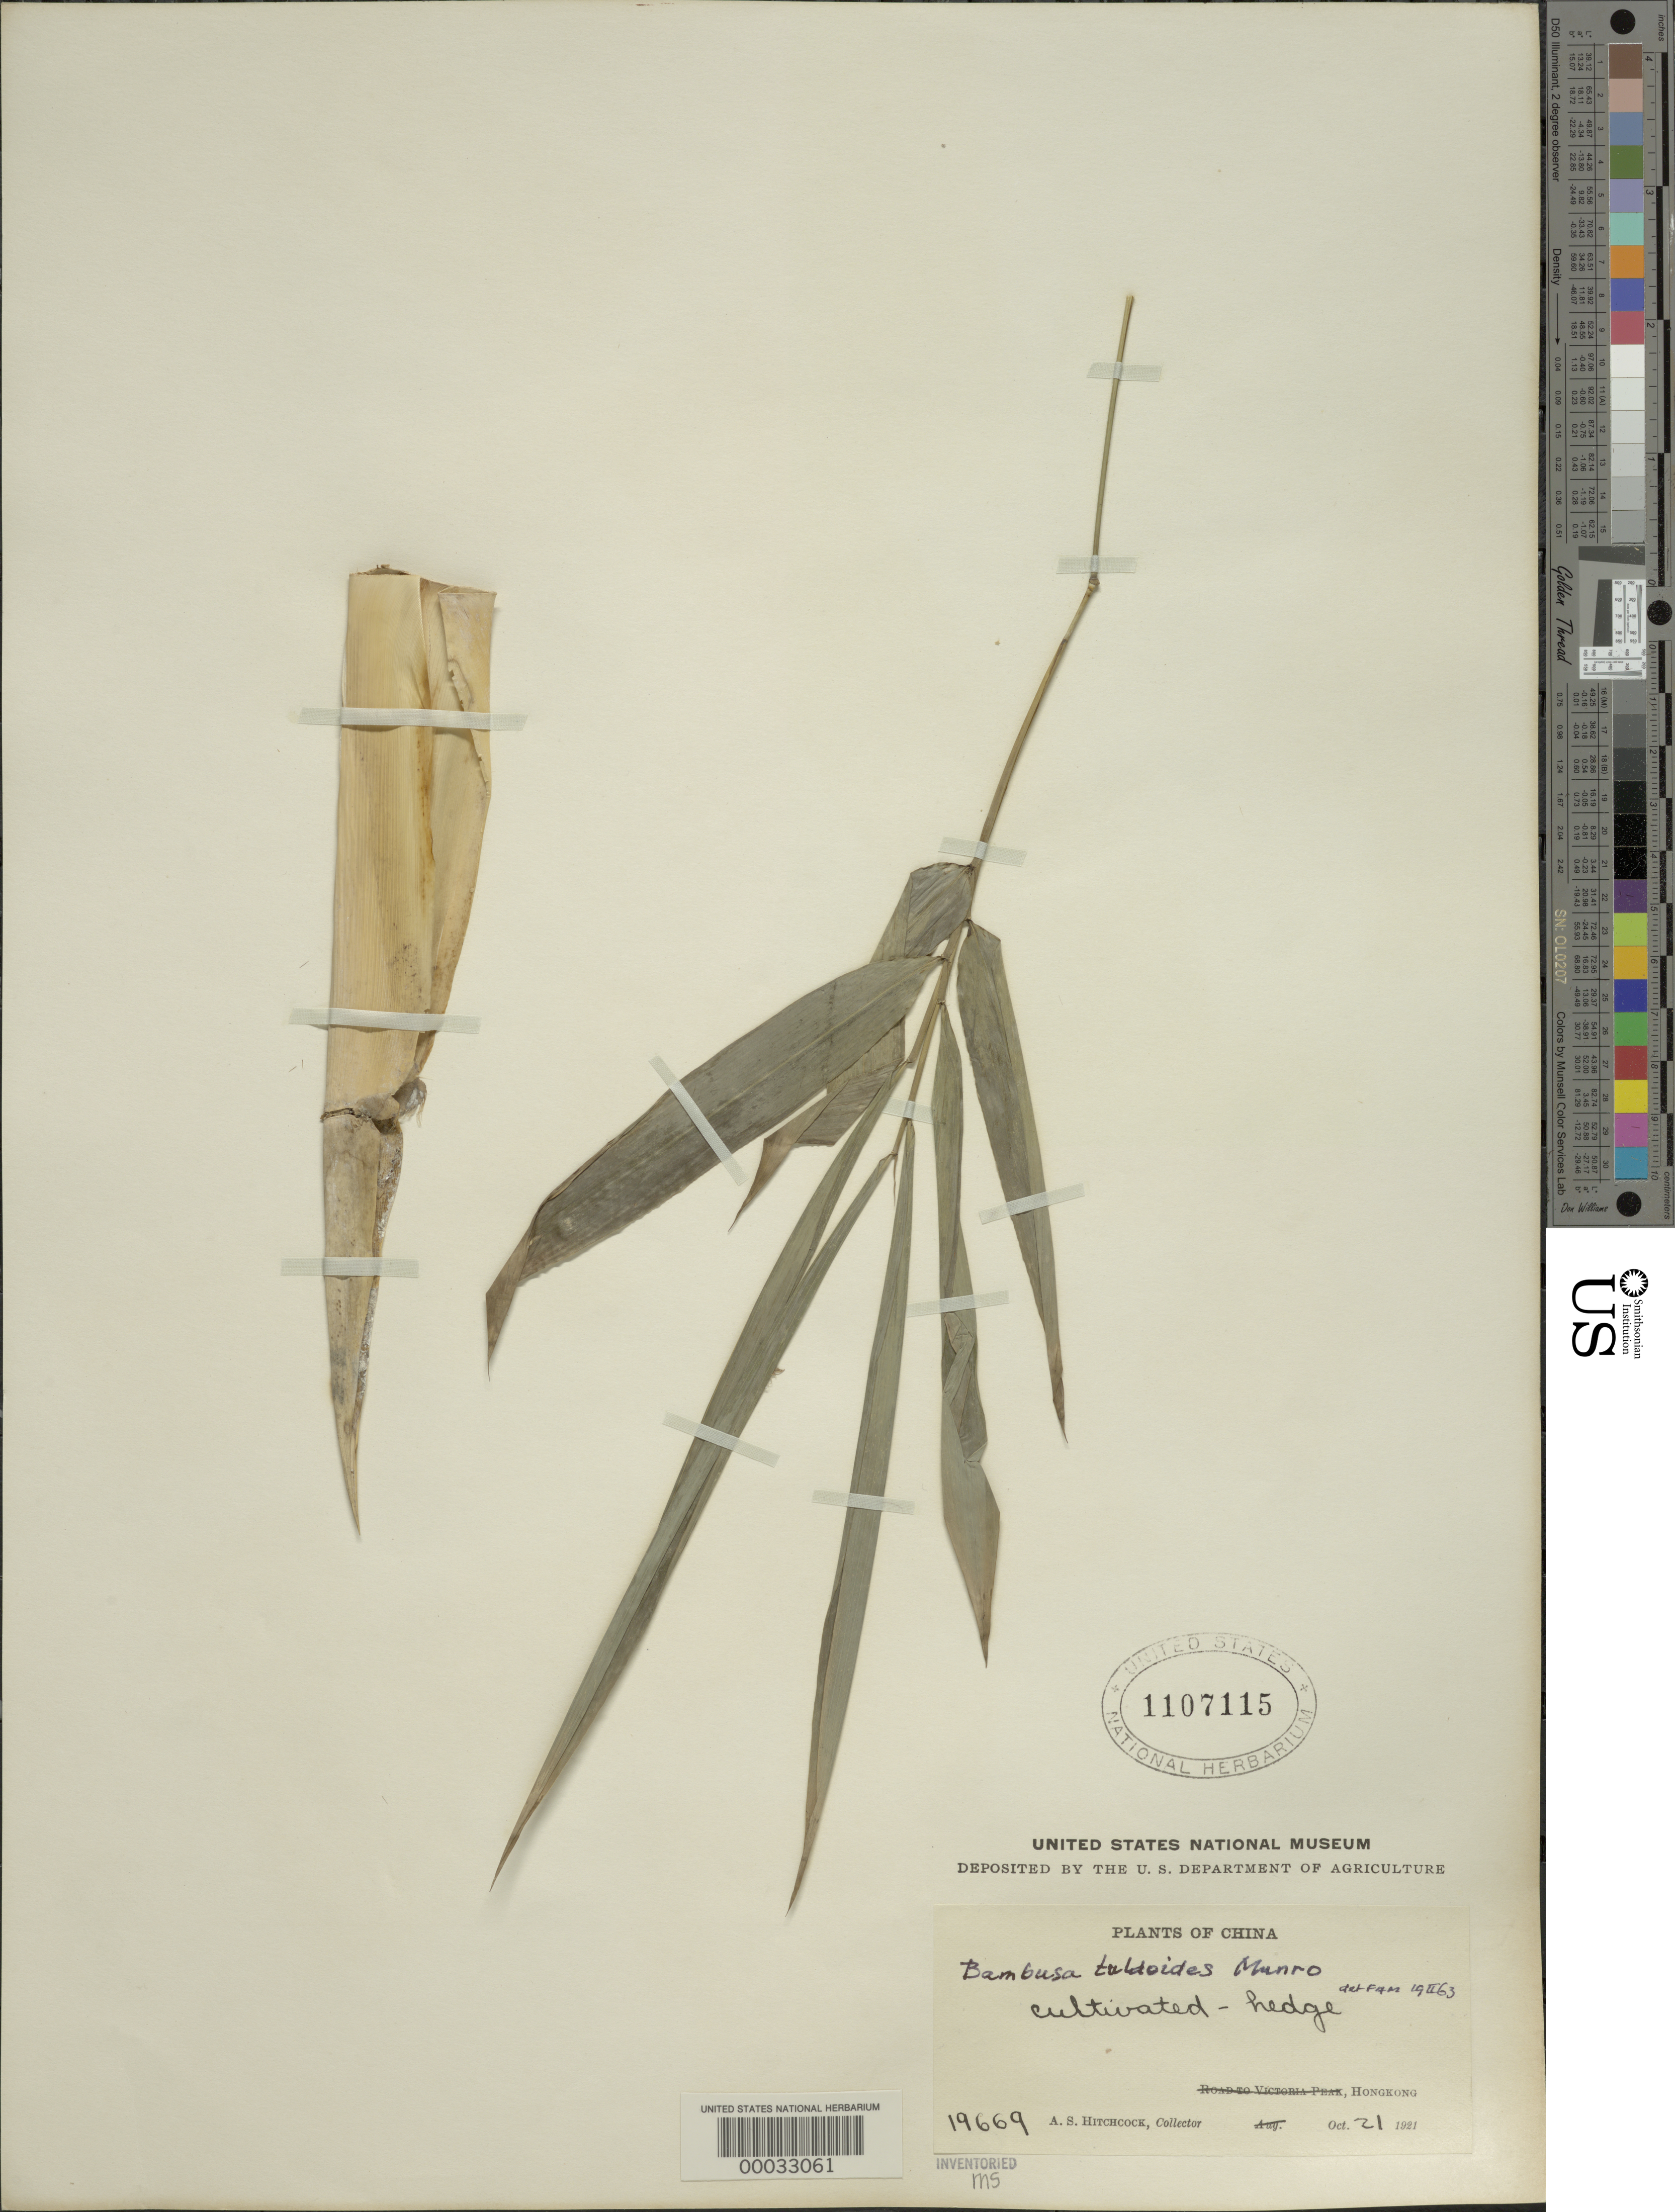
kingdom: Plantae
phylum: Tracheophyta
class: Liliopsida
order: Poales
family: Poaceae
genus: Bambusa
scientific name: Bambusa tuldoides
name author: Munro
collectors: A. S. Hitchcock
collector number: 19669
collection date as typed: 21 Oct 1921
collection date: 1921-10-21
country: China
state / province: Hong Kong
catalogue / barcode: US 1107115